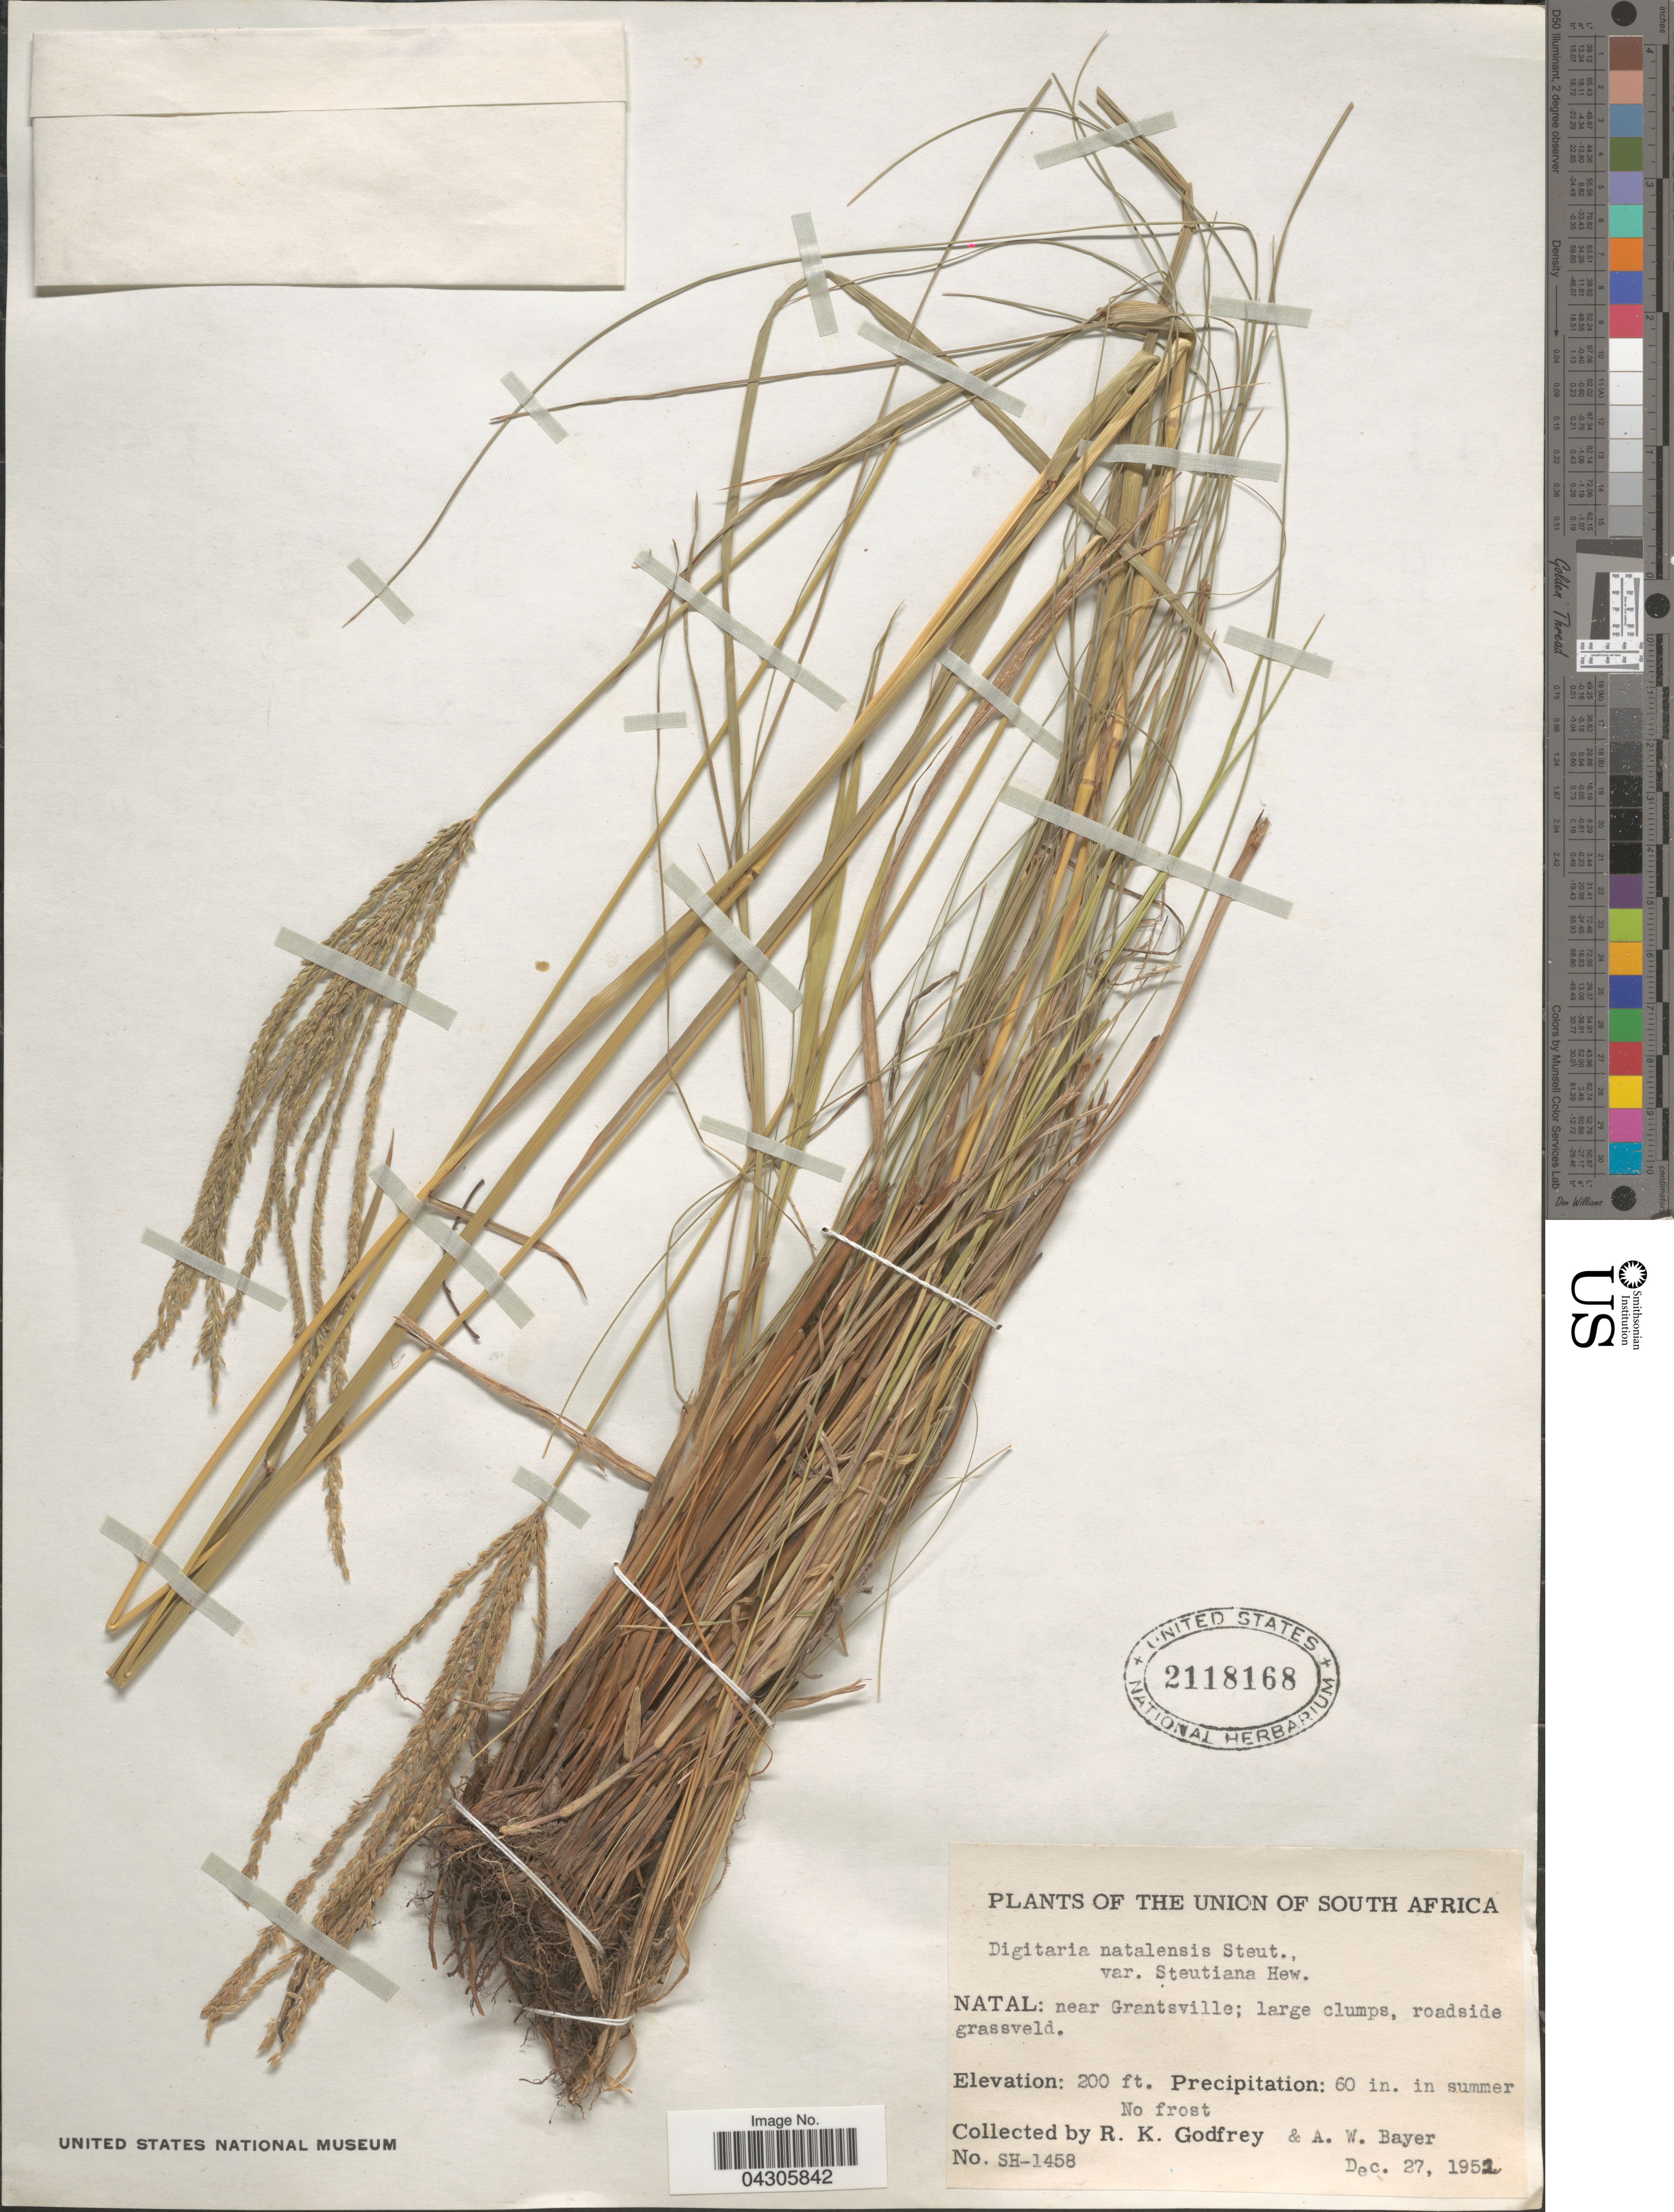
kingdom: Plantae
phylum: Tracheophyta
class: Liliopsida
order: Poales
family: Poaceae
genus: Digitaria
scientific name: Digitaria natalensis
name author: Stent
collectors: R. K. Godfrey & A. Bayer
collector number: SH-1458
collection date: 1952-12-27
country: South Africa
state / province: KwaZulu-Natal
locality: Union of South Africa. Natal: near Grantsville.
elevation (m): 61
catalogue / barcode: US 2118168